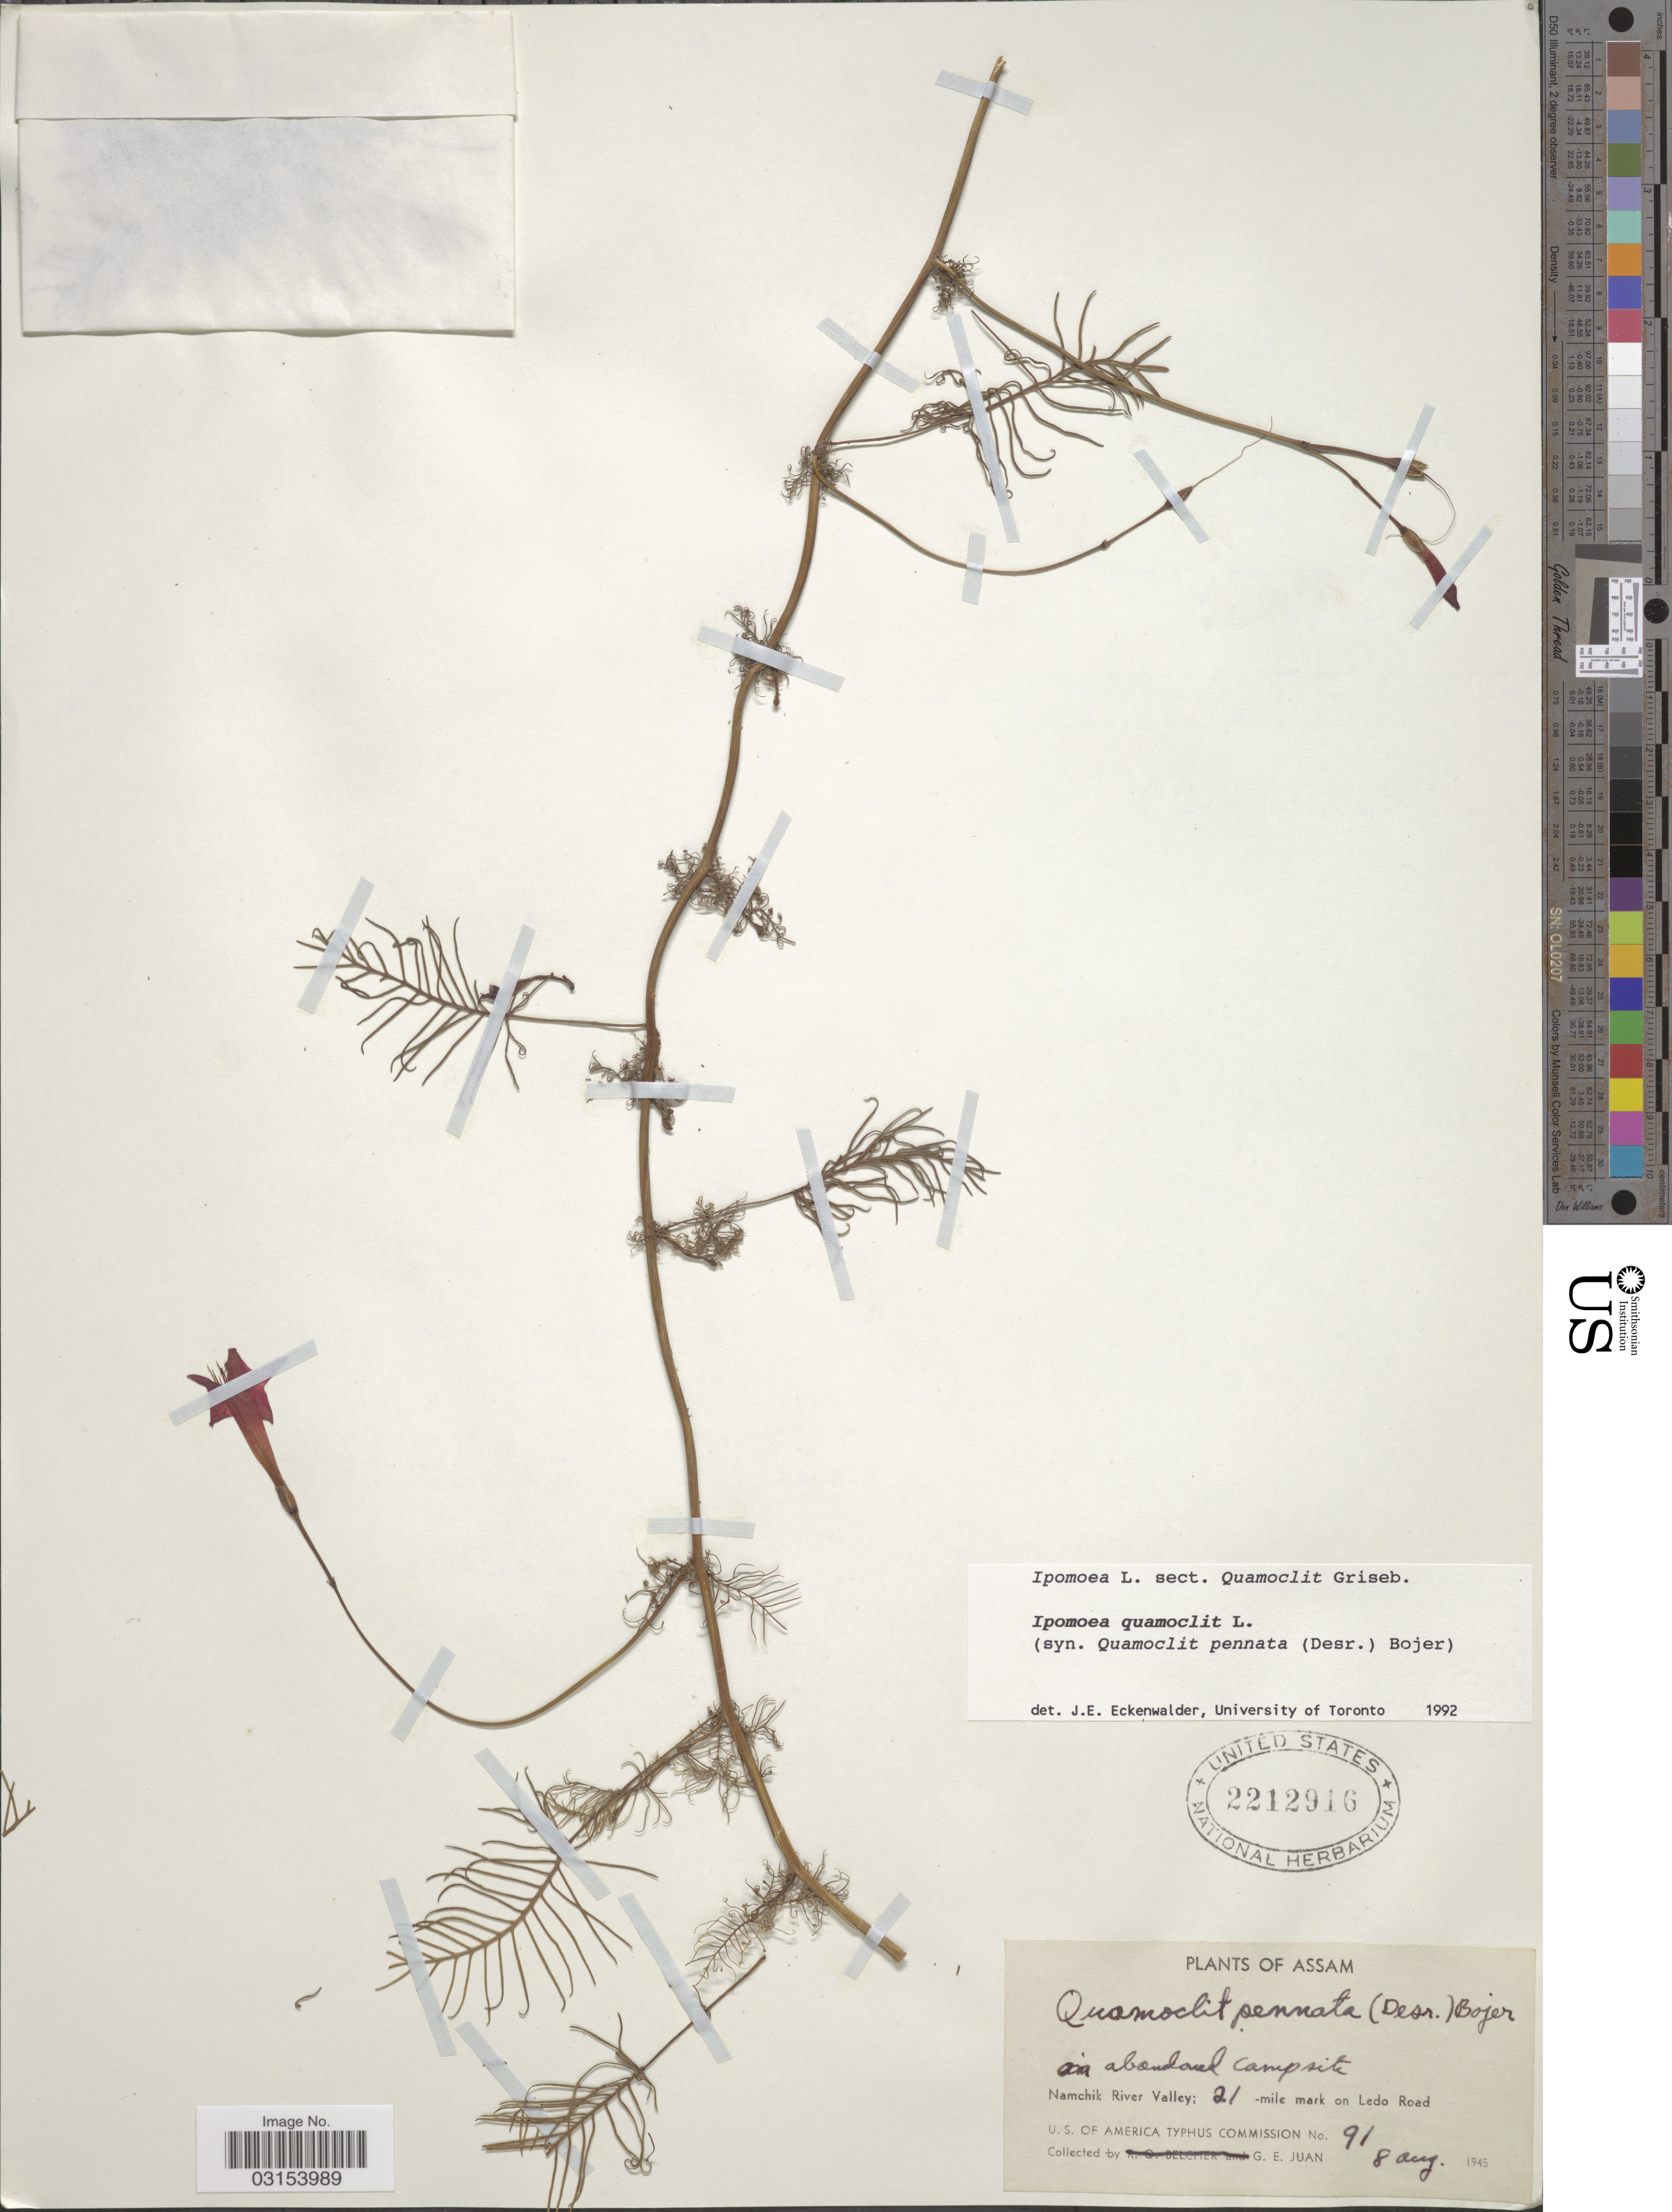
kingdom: Plantae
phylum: Tracheophyta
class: Magnoliopsida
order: Solanales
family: Convolvulaceae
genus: Ipomoea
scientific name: Ipomoea quamoclit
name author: L.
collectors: G. Juan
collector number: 97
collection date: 1945-08-08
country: India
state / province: Assam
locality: In abandoned campsite. Namchik River Valley; 21- mile mark on Ledo Road.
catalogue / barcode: US 2212916